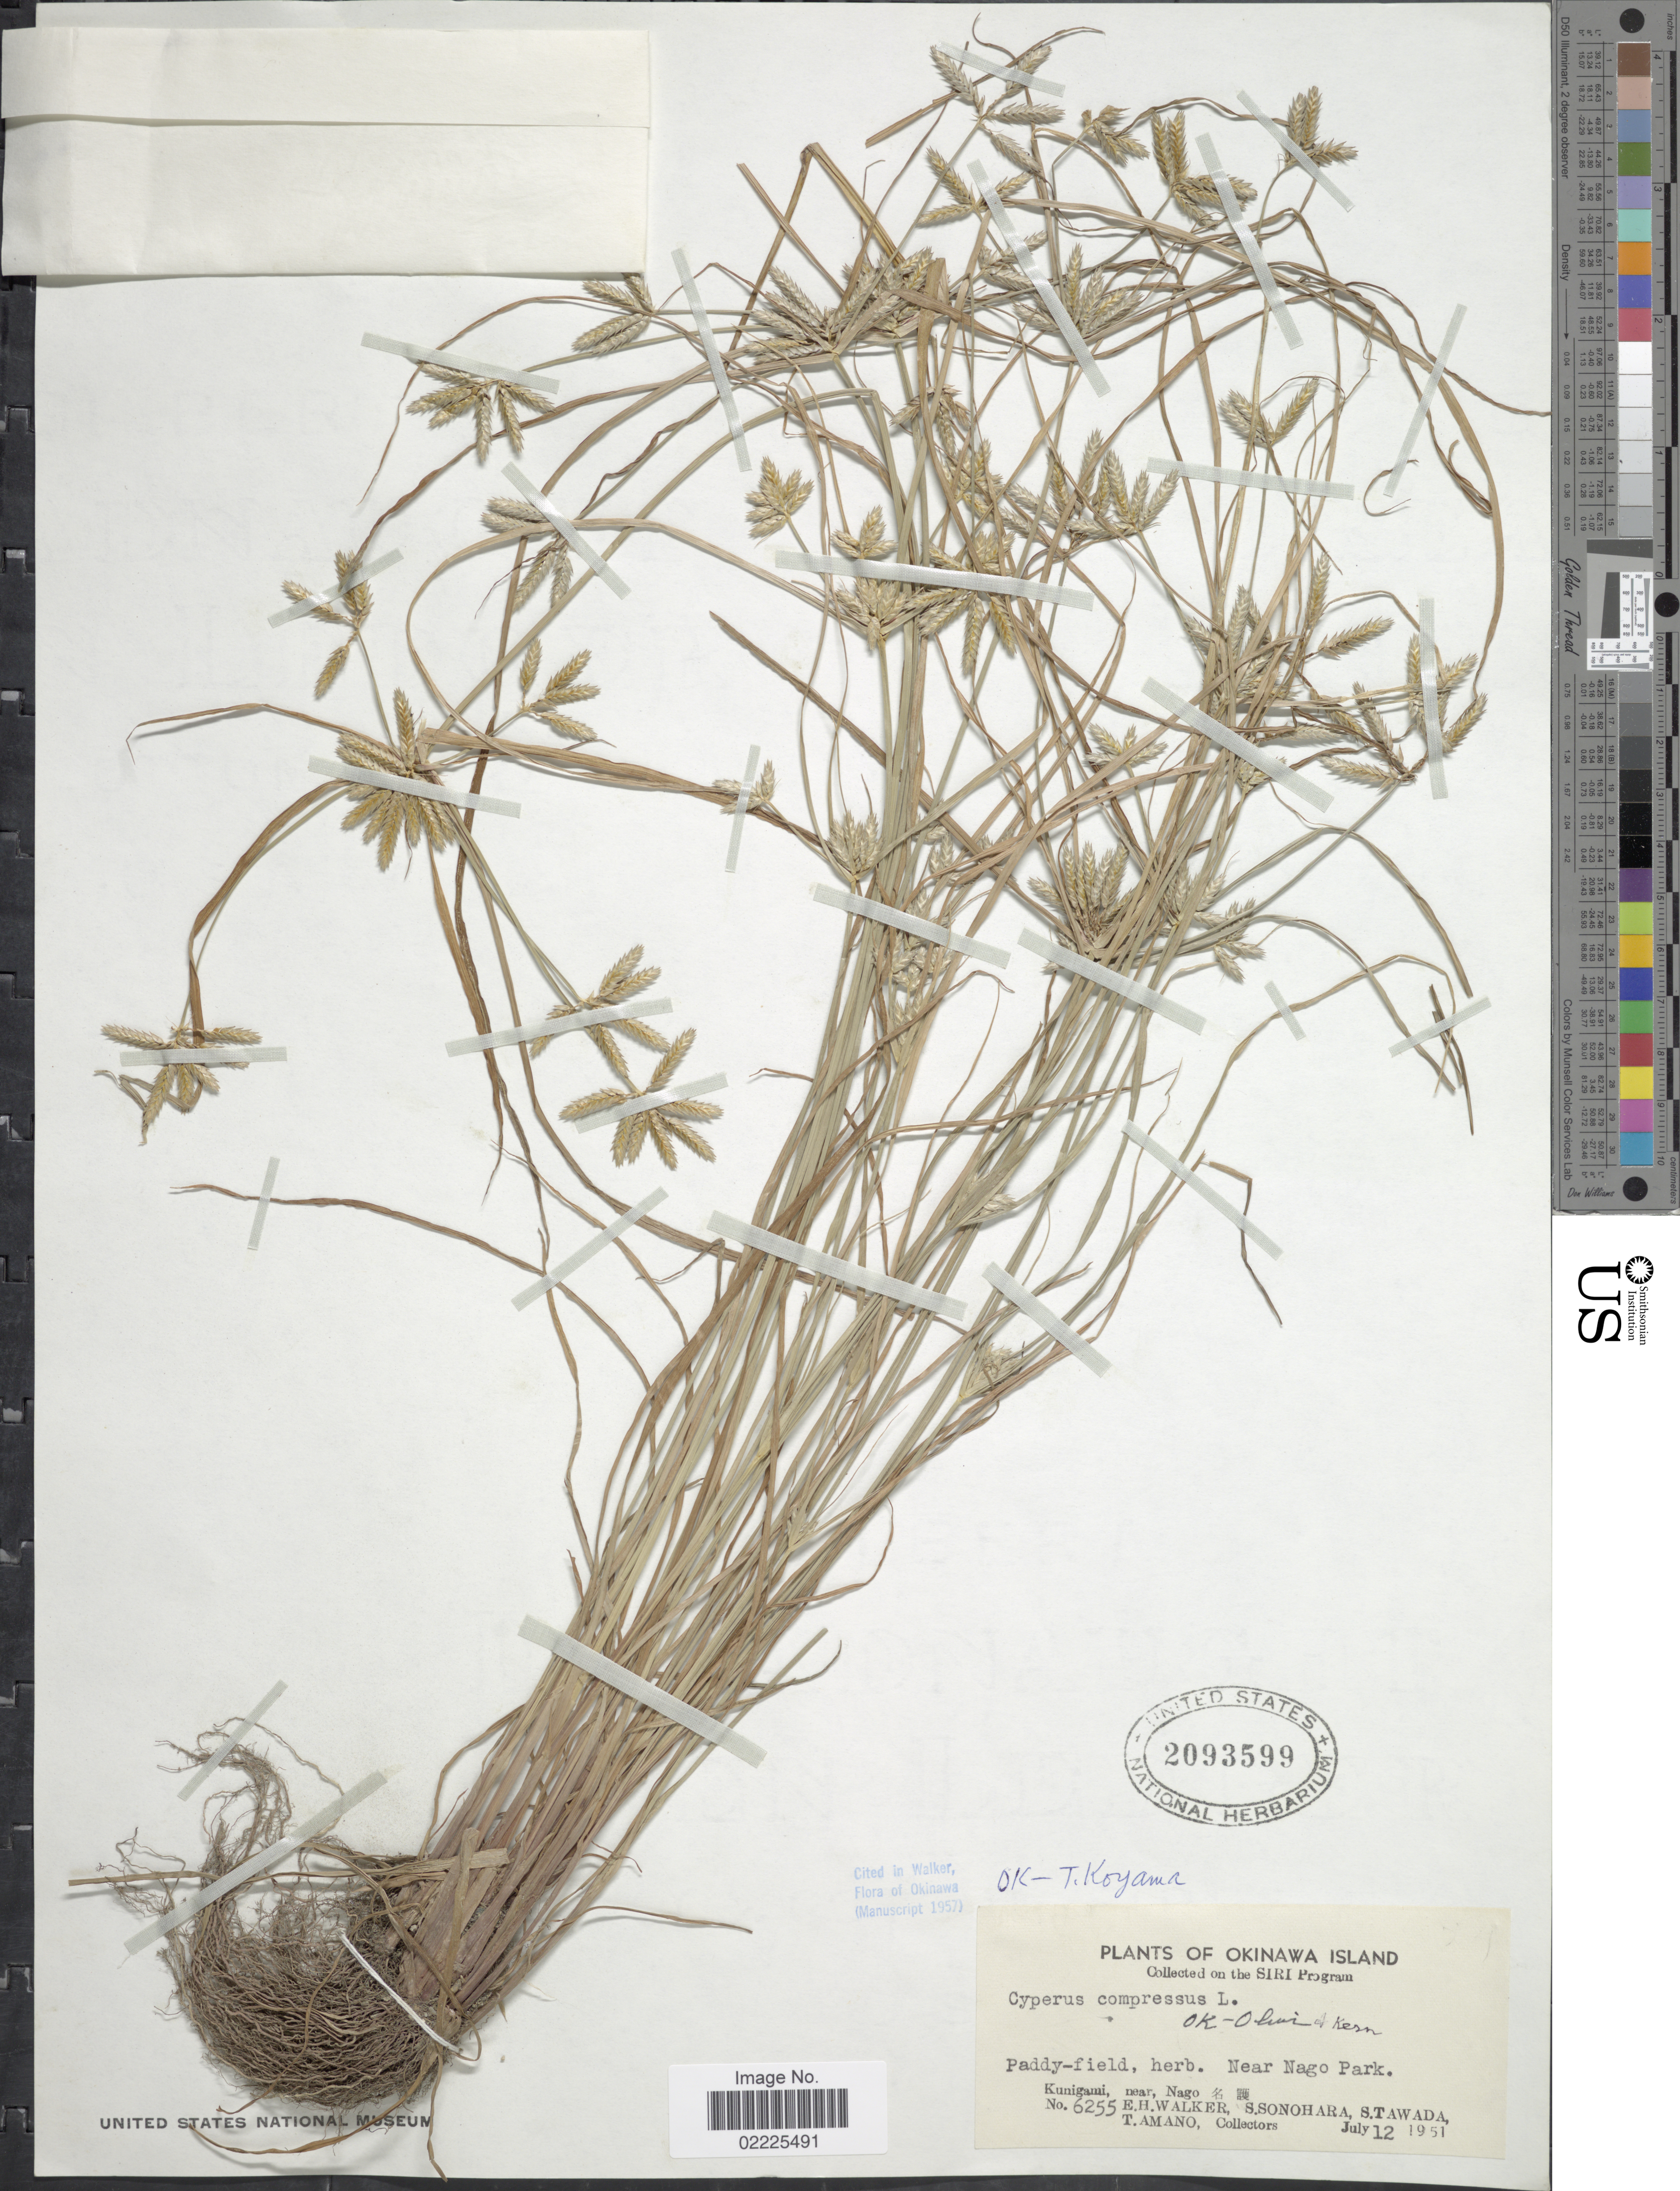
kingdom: Plantae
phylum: Tracheophyta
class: Liliopsida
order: Poales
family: Cyperaceae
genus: Cyperus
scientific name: Cyperus compressus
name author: L.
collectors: E. H. Walker, S. Sonohara, S. Tawada & T. Amano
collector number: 6255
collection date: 1951-07-12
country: Japan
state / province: Okinawa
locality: Okinawa Island, Near Nago Park, Kunigami, near Nago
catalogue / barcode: US 2093599